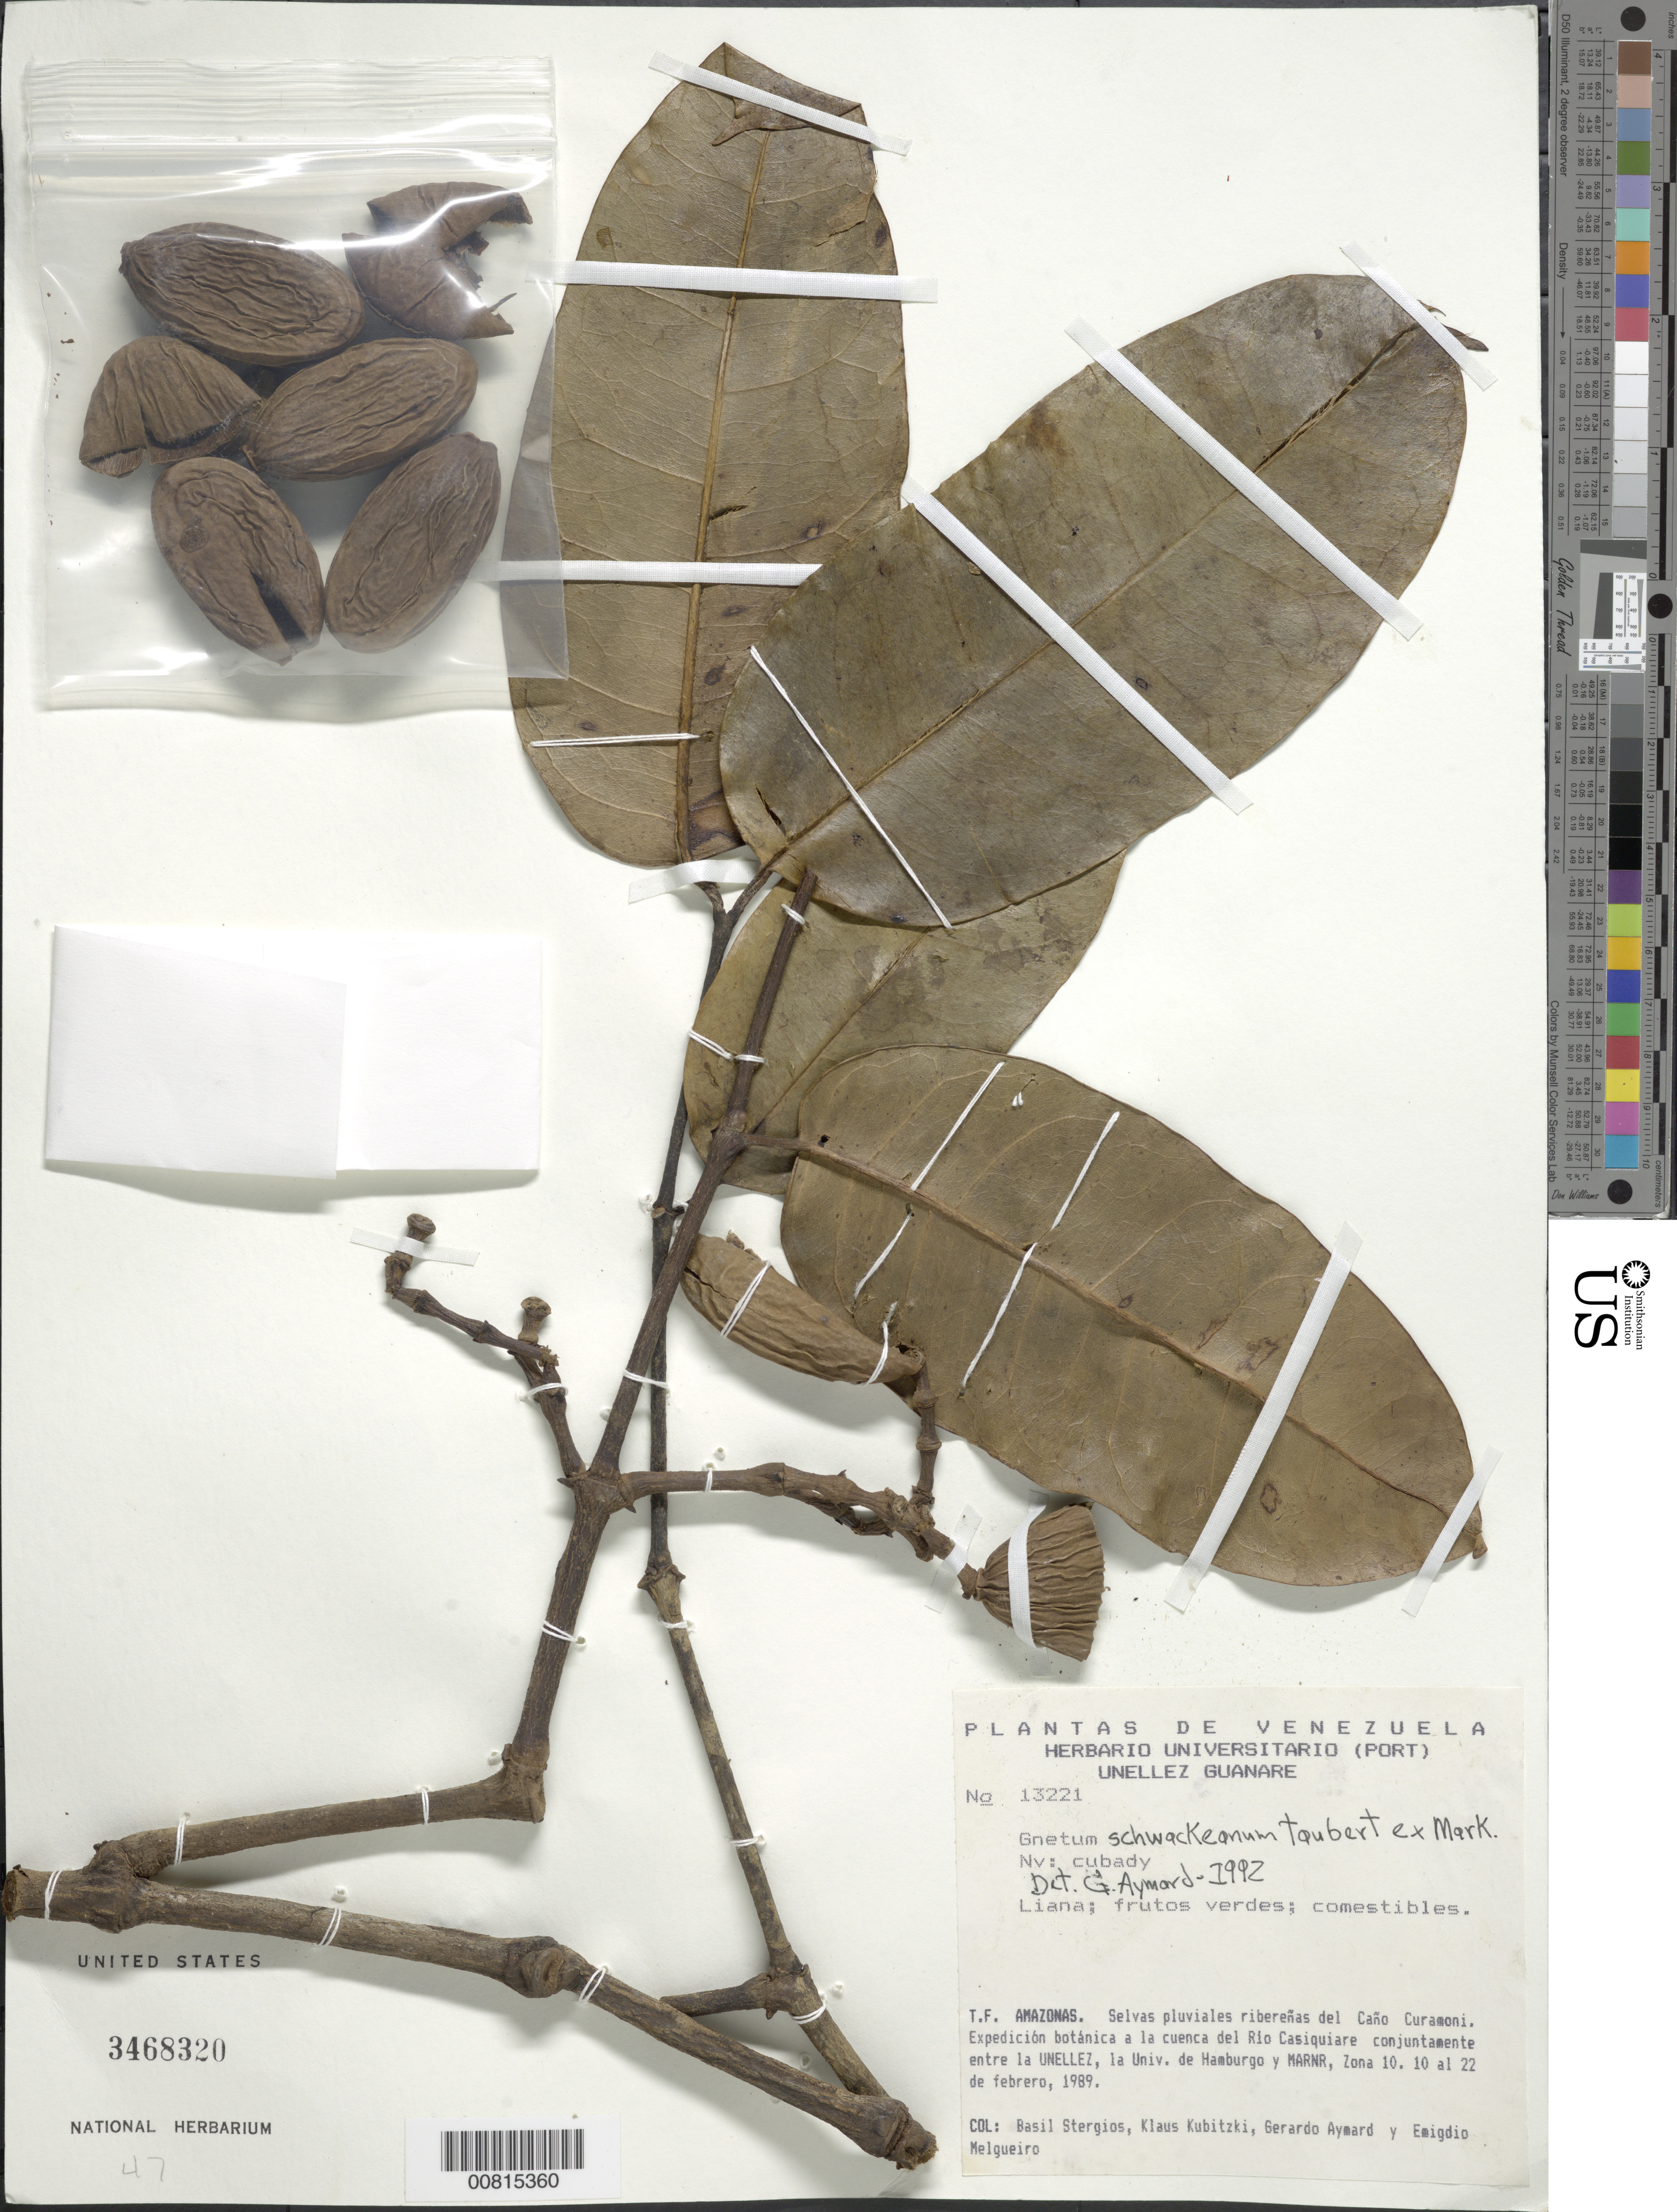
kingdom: Plantae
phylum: Tracheophyta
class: Gnetopsida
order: Gnetales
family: Gnetaceae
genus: Gnetum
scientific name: Gnetum schwackeanum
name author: Taub. ex Markgr.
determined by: Aymard C., G. A., (PORT), Univ. Nac. Exp. de los Llanos Ezequiel Zamora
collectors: B. G. Stergios, K. Kubitzki, G. A. Aymard & E. Melgueiro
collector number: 13221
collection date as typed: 10-Feb-89 to 22-Feb-89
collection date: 1989-02-10/1989-02-22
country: Venezuela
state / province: Amazonas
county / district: Río Negro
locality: Caño Curamoni, cuenca del río Casiquiare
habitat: Selvas pluviales riberenas del cano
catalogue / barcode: US 3468320